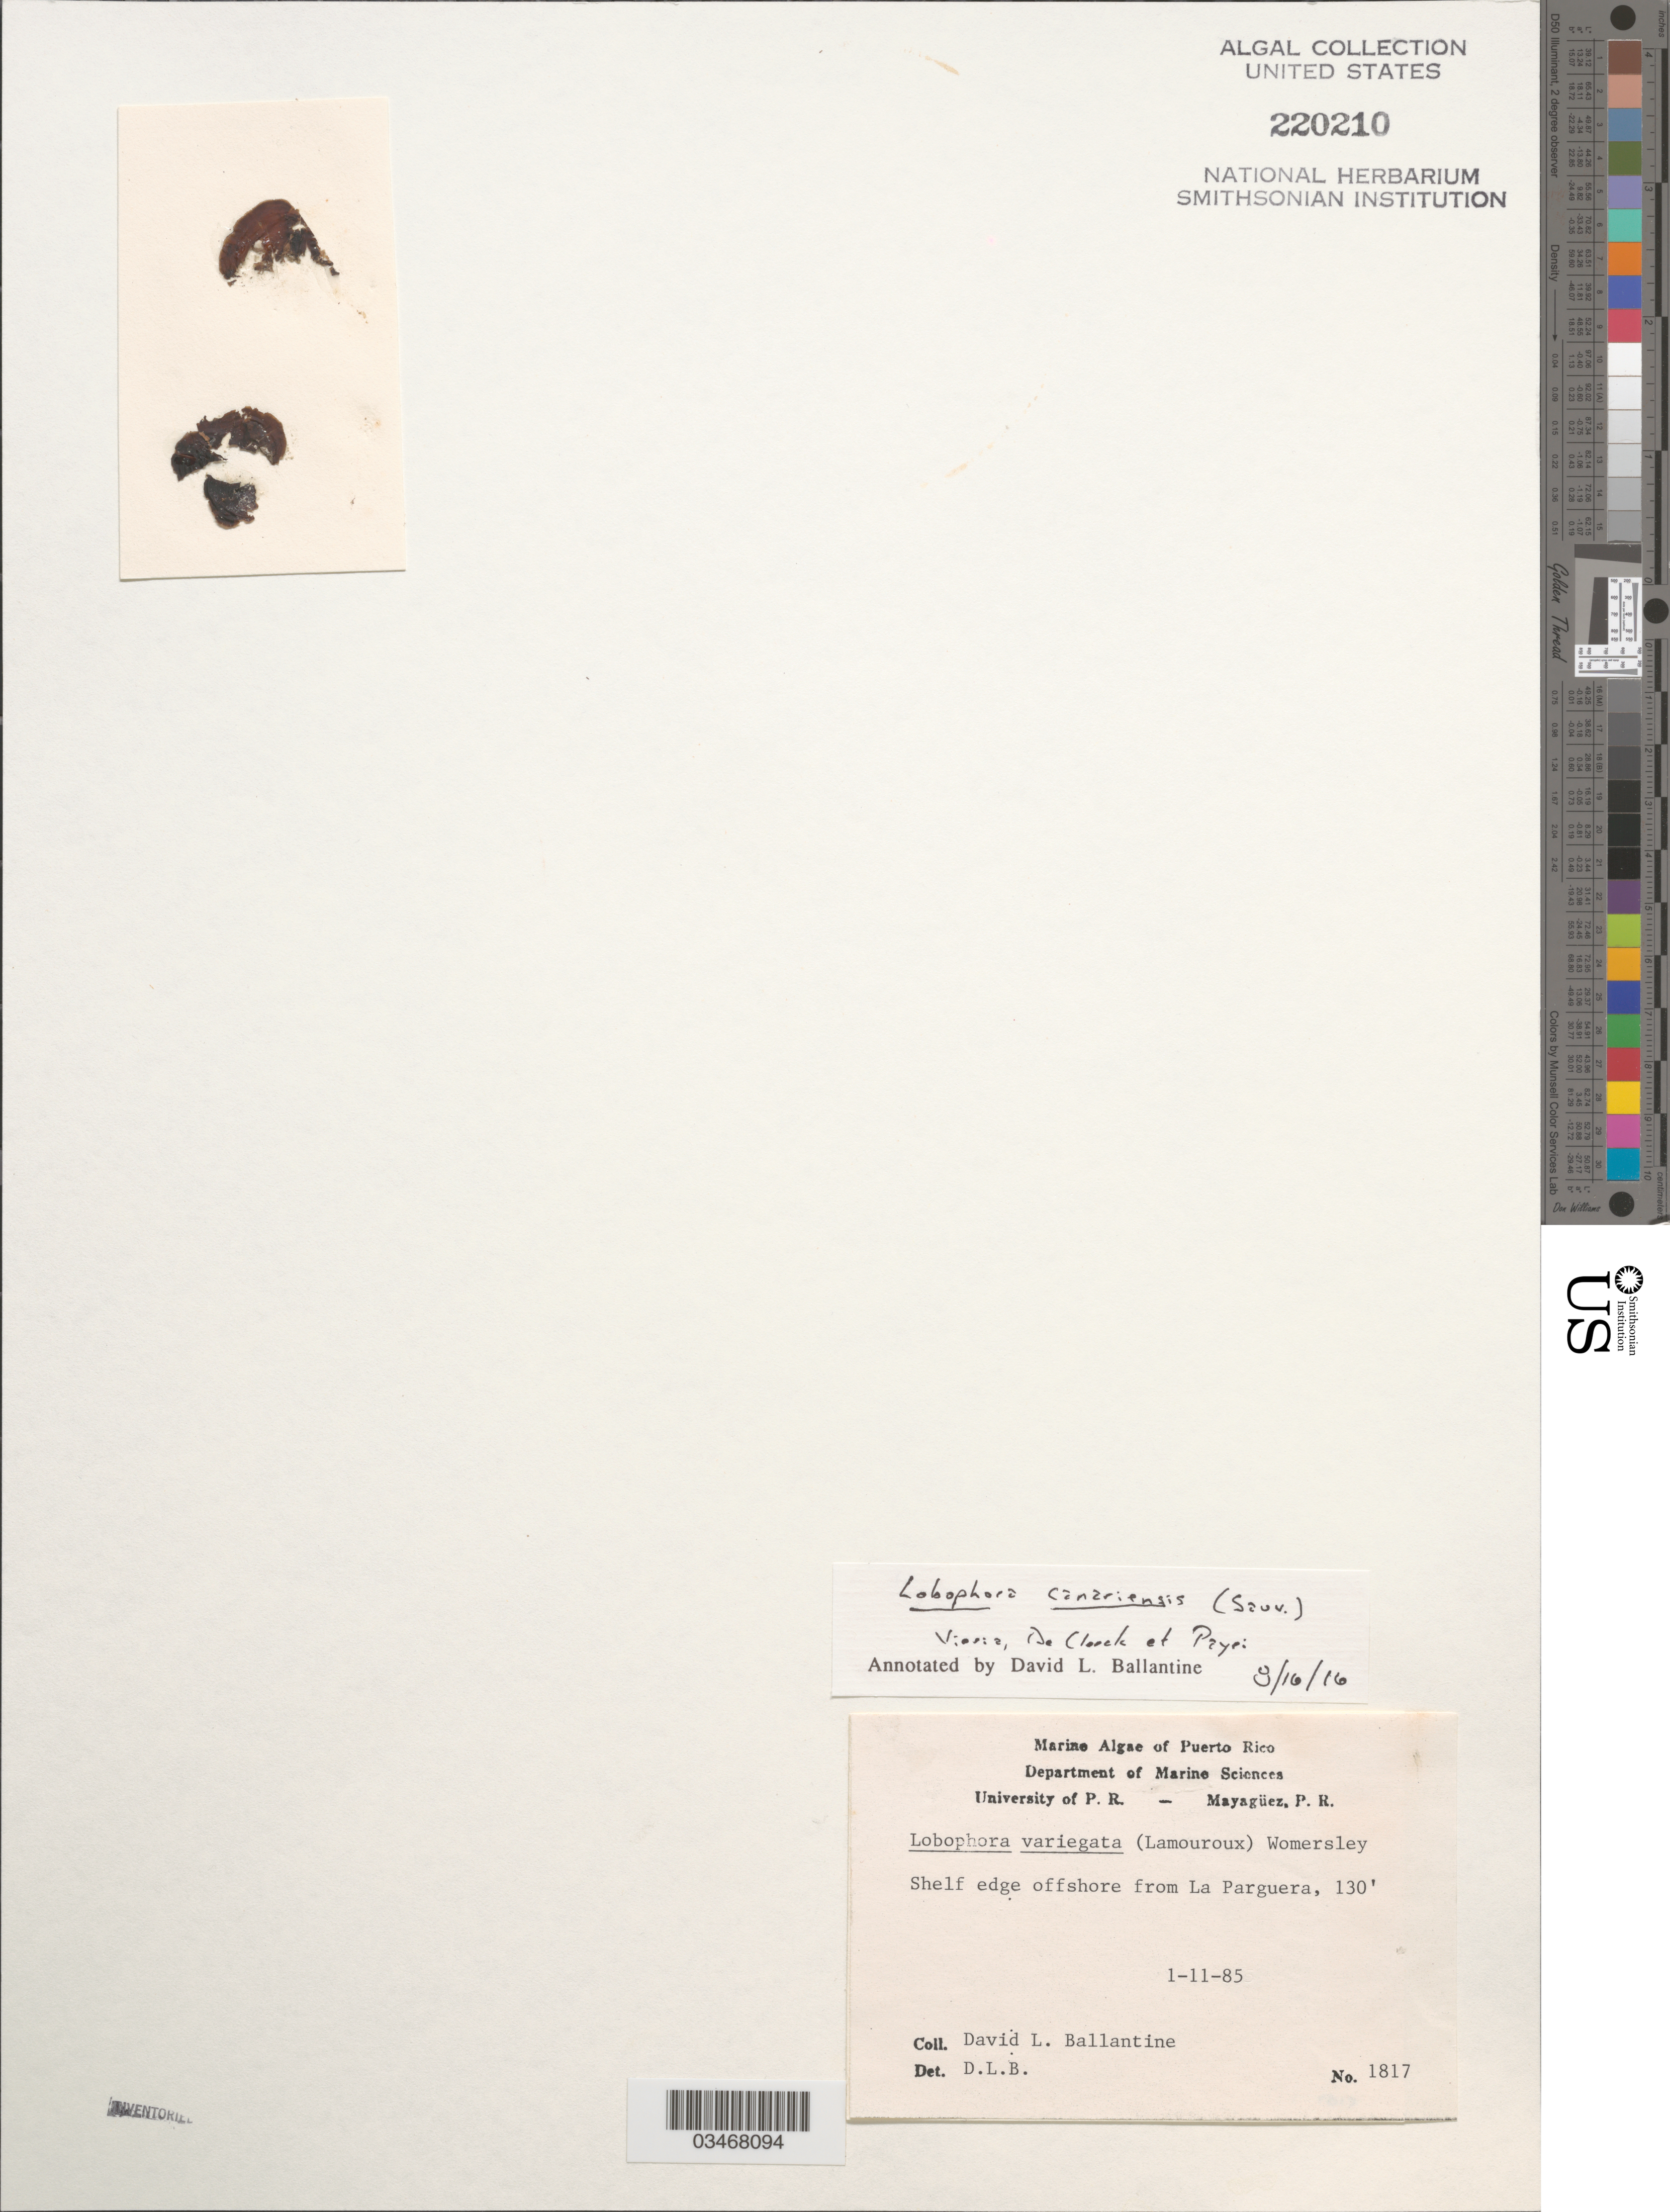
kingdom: Chromista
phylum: Ochrophyta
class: Phaeophyceae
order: Dictyotales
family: Dictyotaceae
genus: Lobophora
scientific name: Lobophora variegata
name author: (J.V.Lamouroux) Womersley & E.C. Oliveira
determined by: Ballantine, D. L.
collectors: D.L. Ballantine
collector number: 1817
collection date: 1985-01-11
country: Puerto Rico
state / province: Lajas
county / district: La Parguera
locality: Shelf edge offshore from La Parguera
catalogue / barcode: US 220210